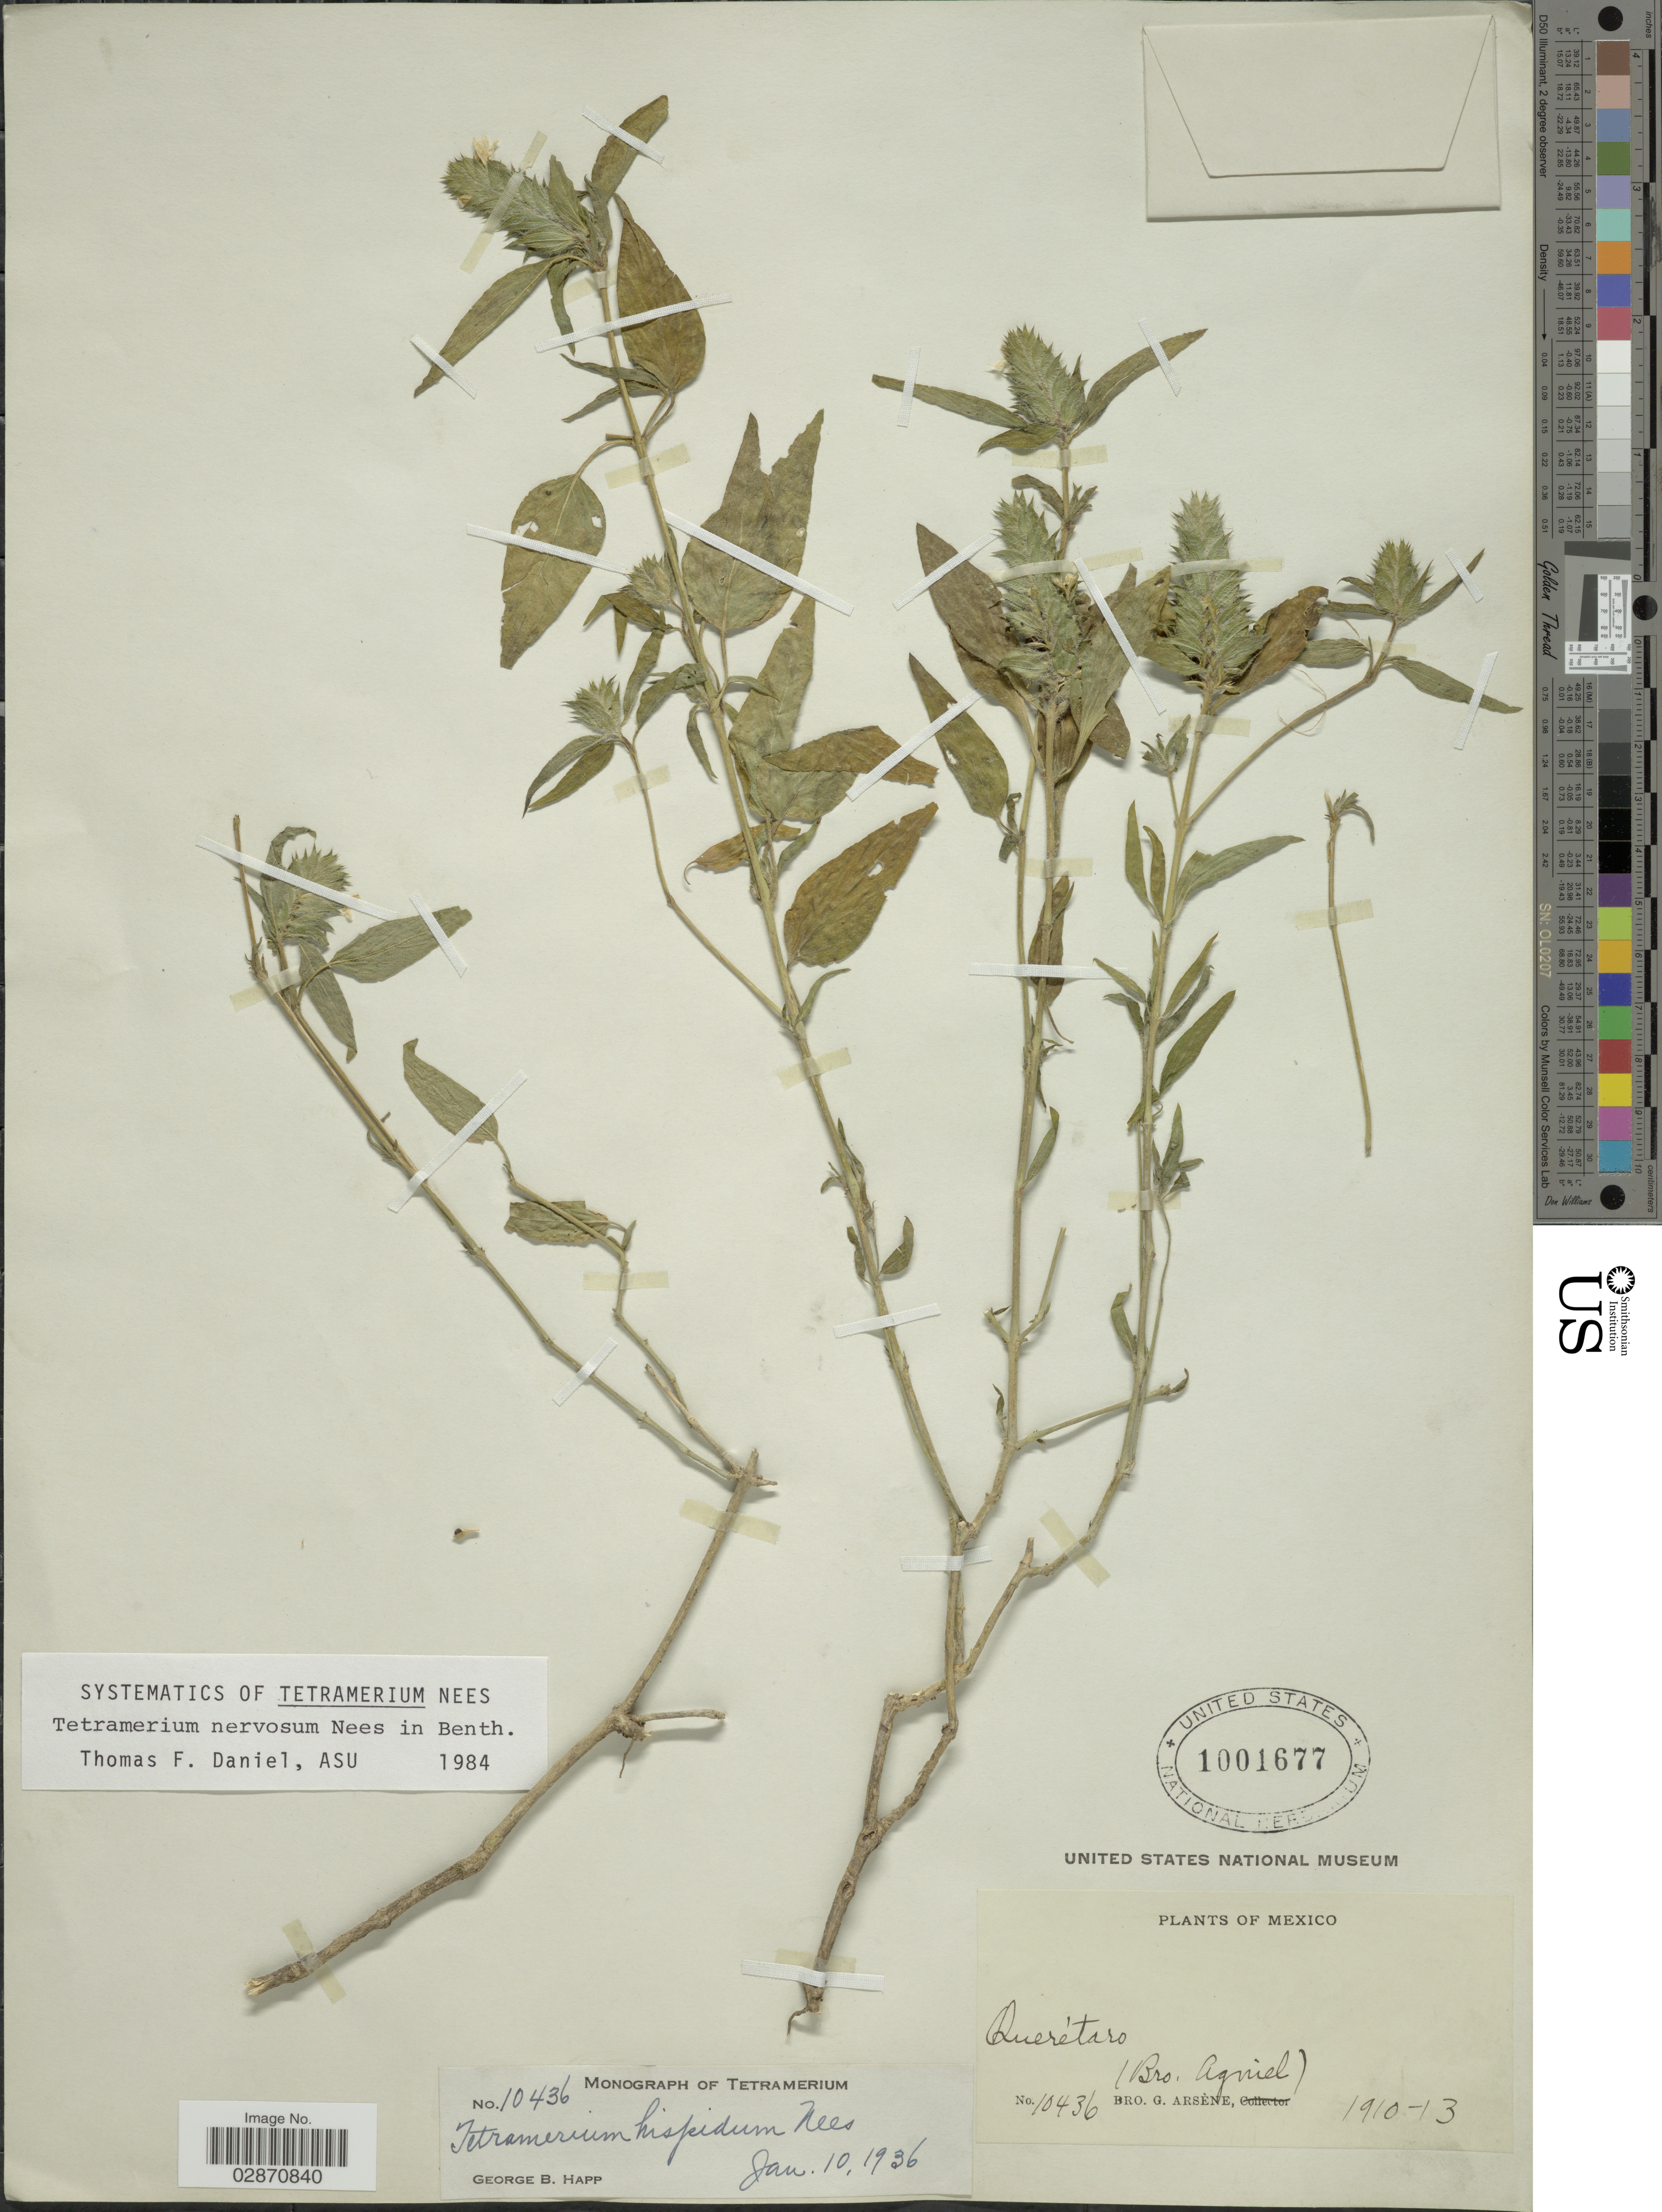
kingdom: Plantae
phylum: Tracheophyta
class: Magnoliopsida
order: Lamiales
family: Acanthaceae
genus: Tetramerium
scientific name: Tetramerium nervosum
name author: Nees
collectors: Bro. G. Arsène & Bro. Agniel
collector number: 10436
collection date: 1910/1913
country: Mexico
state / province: Querétaro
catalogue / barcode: US 1001677